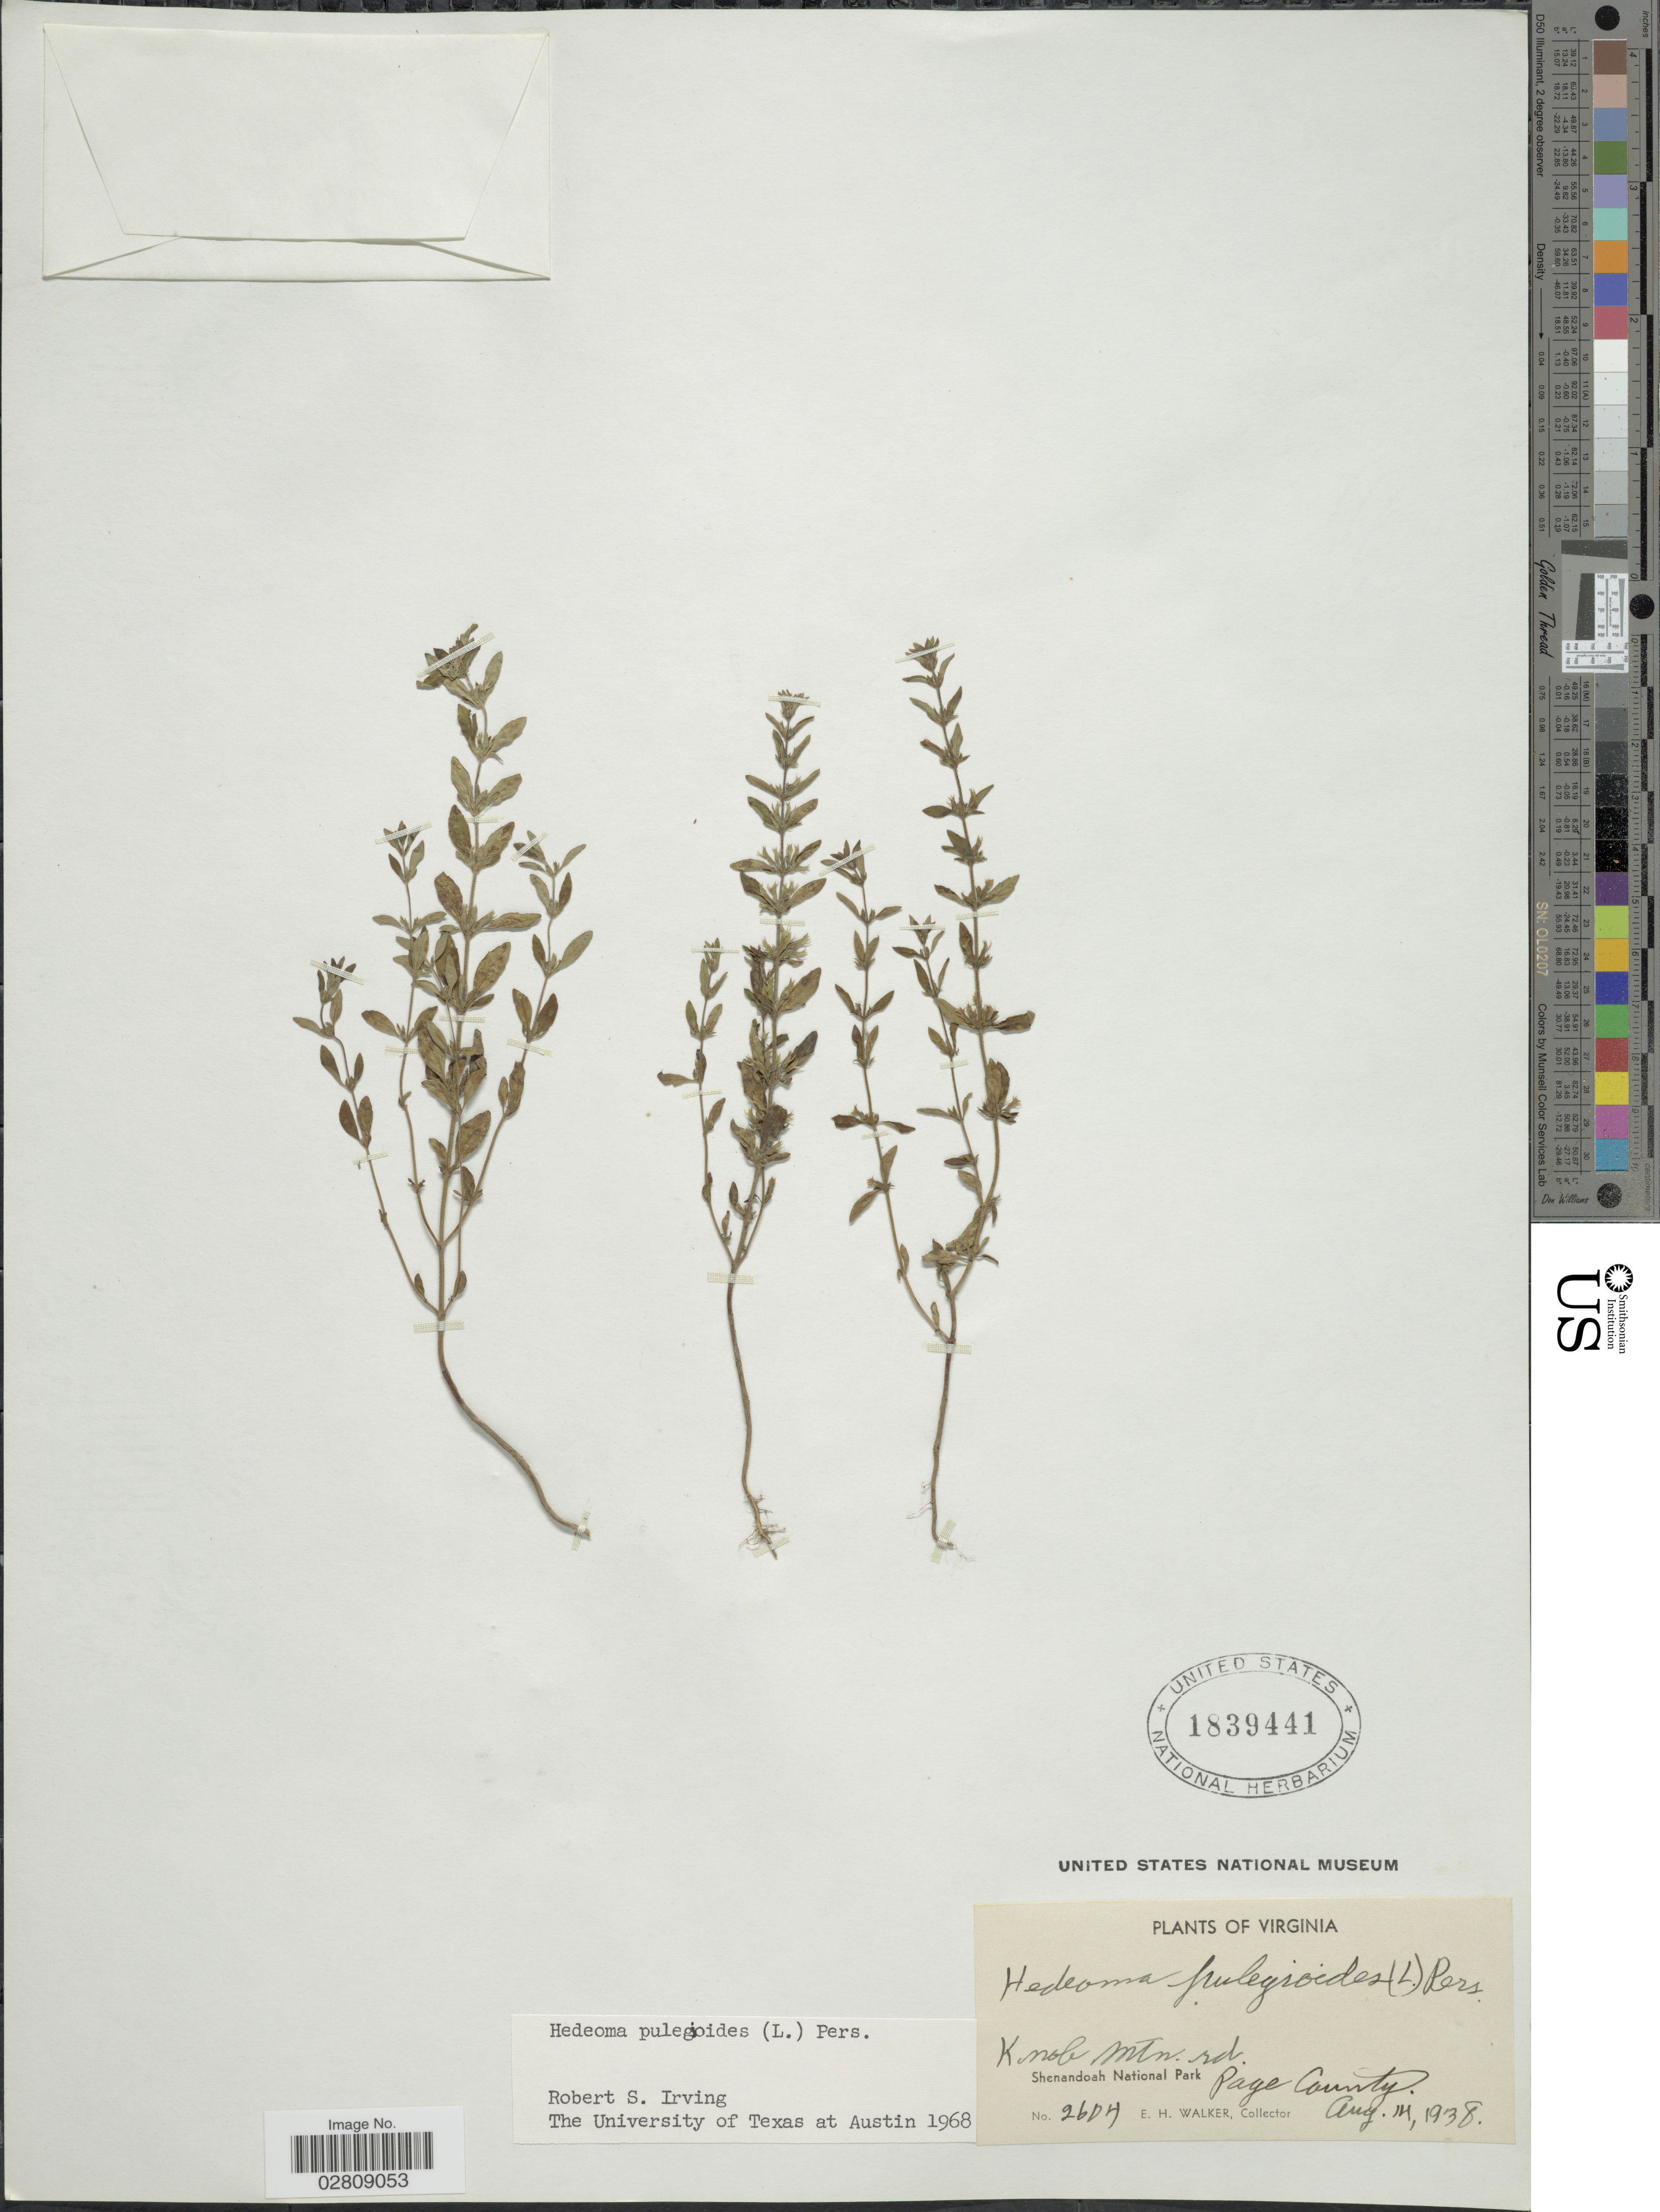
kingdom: Plantae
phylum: Tracheophyta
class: Magnoliopsida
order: Lamiales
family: Lamiaceae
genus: Hedeoma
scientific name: Hedeoma pulegioides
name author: (L.) Pers.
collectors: E. H. Walker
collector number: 2604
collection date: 1938-08-14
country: United States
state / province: Virginia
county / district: Page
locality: Knob mtn. rd., Shenandoah National Park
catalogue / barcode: US 1839441